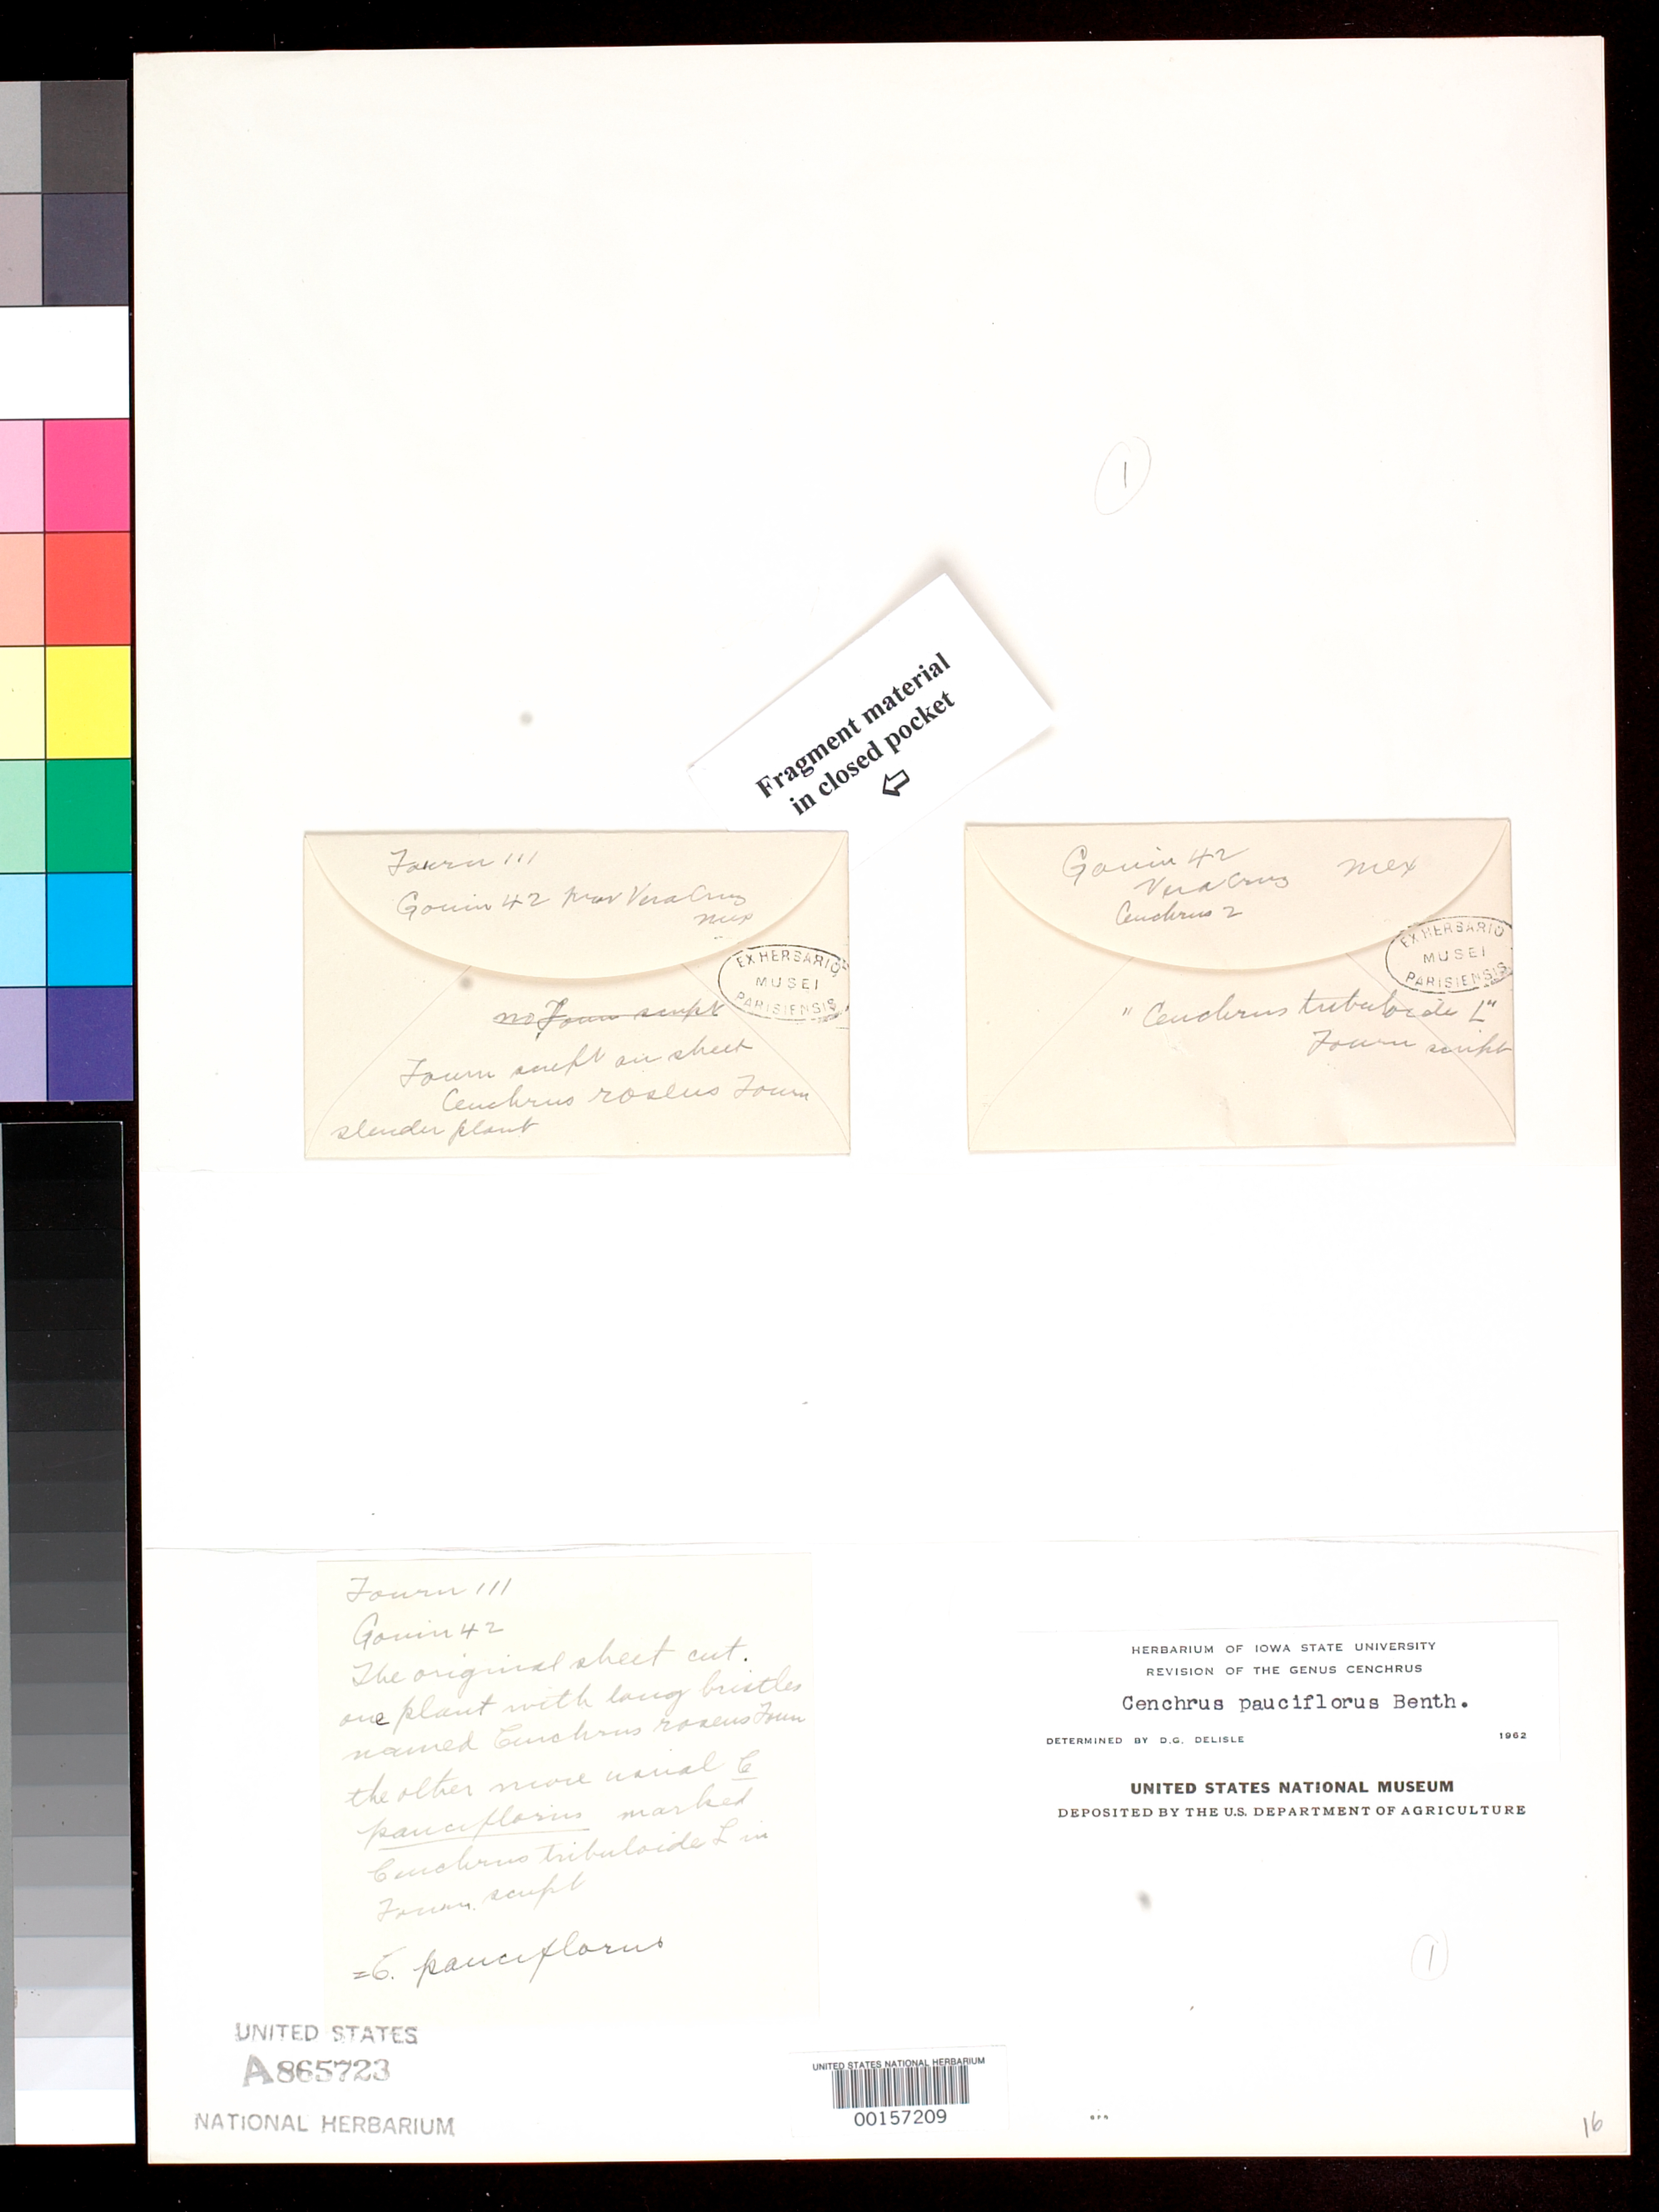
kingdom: Plantae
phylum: Tracheophyta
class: Liliopsida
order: Poales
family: Poaceae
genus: Cenchrus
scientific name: Cenchrus roseus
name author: E. Fourn.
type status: Type Fragment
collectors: F. M. G. Gouin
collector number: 42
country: Mexico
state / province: Veracruz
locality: Vera Cruz.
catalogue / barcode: US 865723A